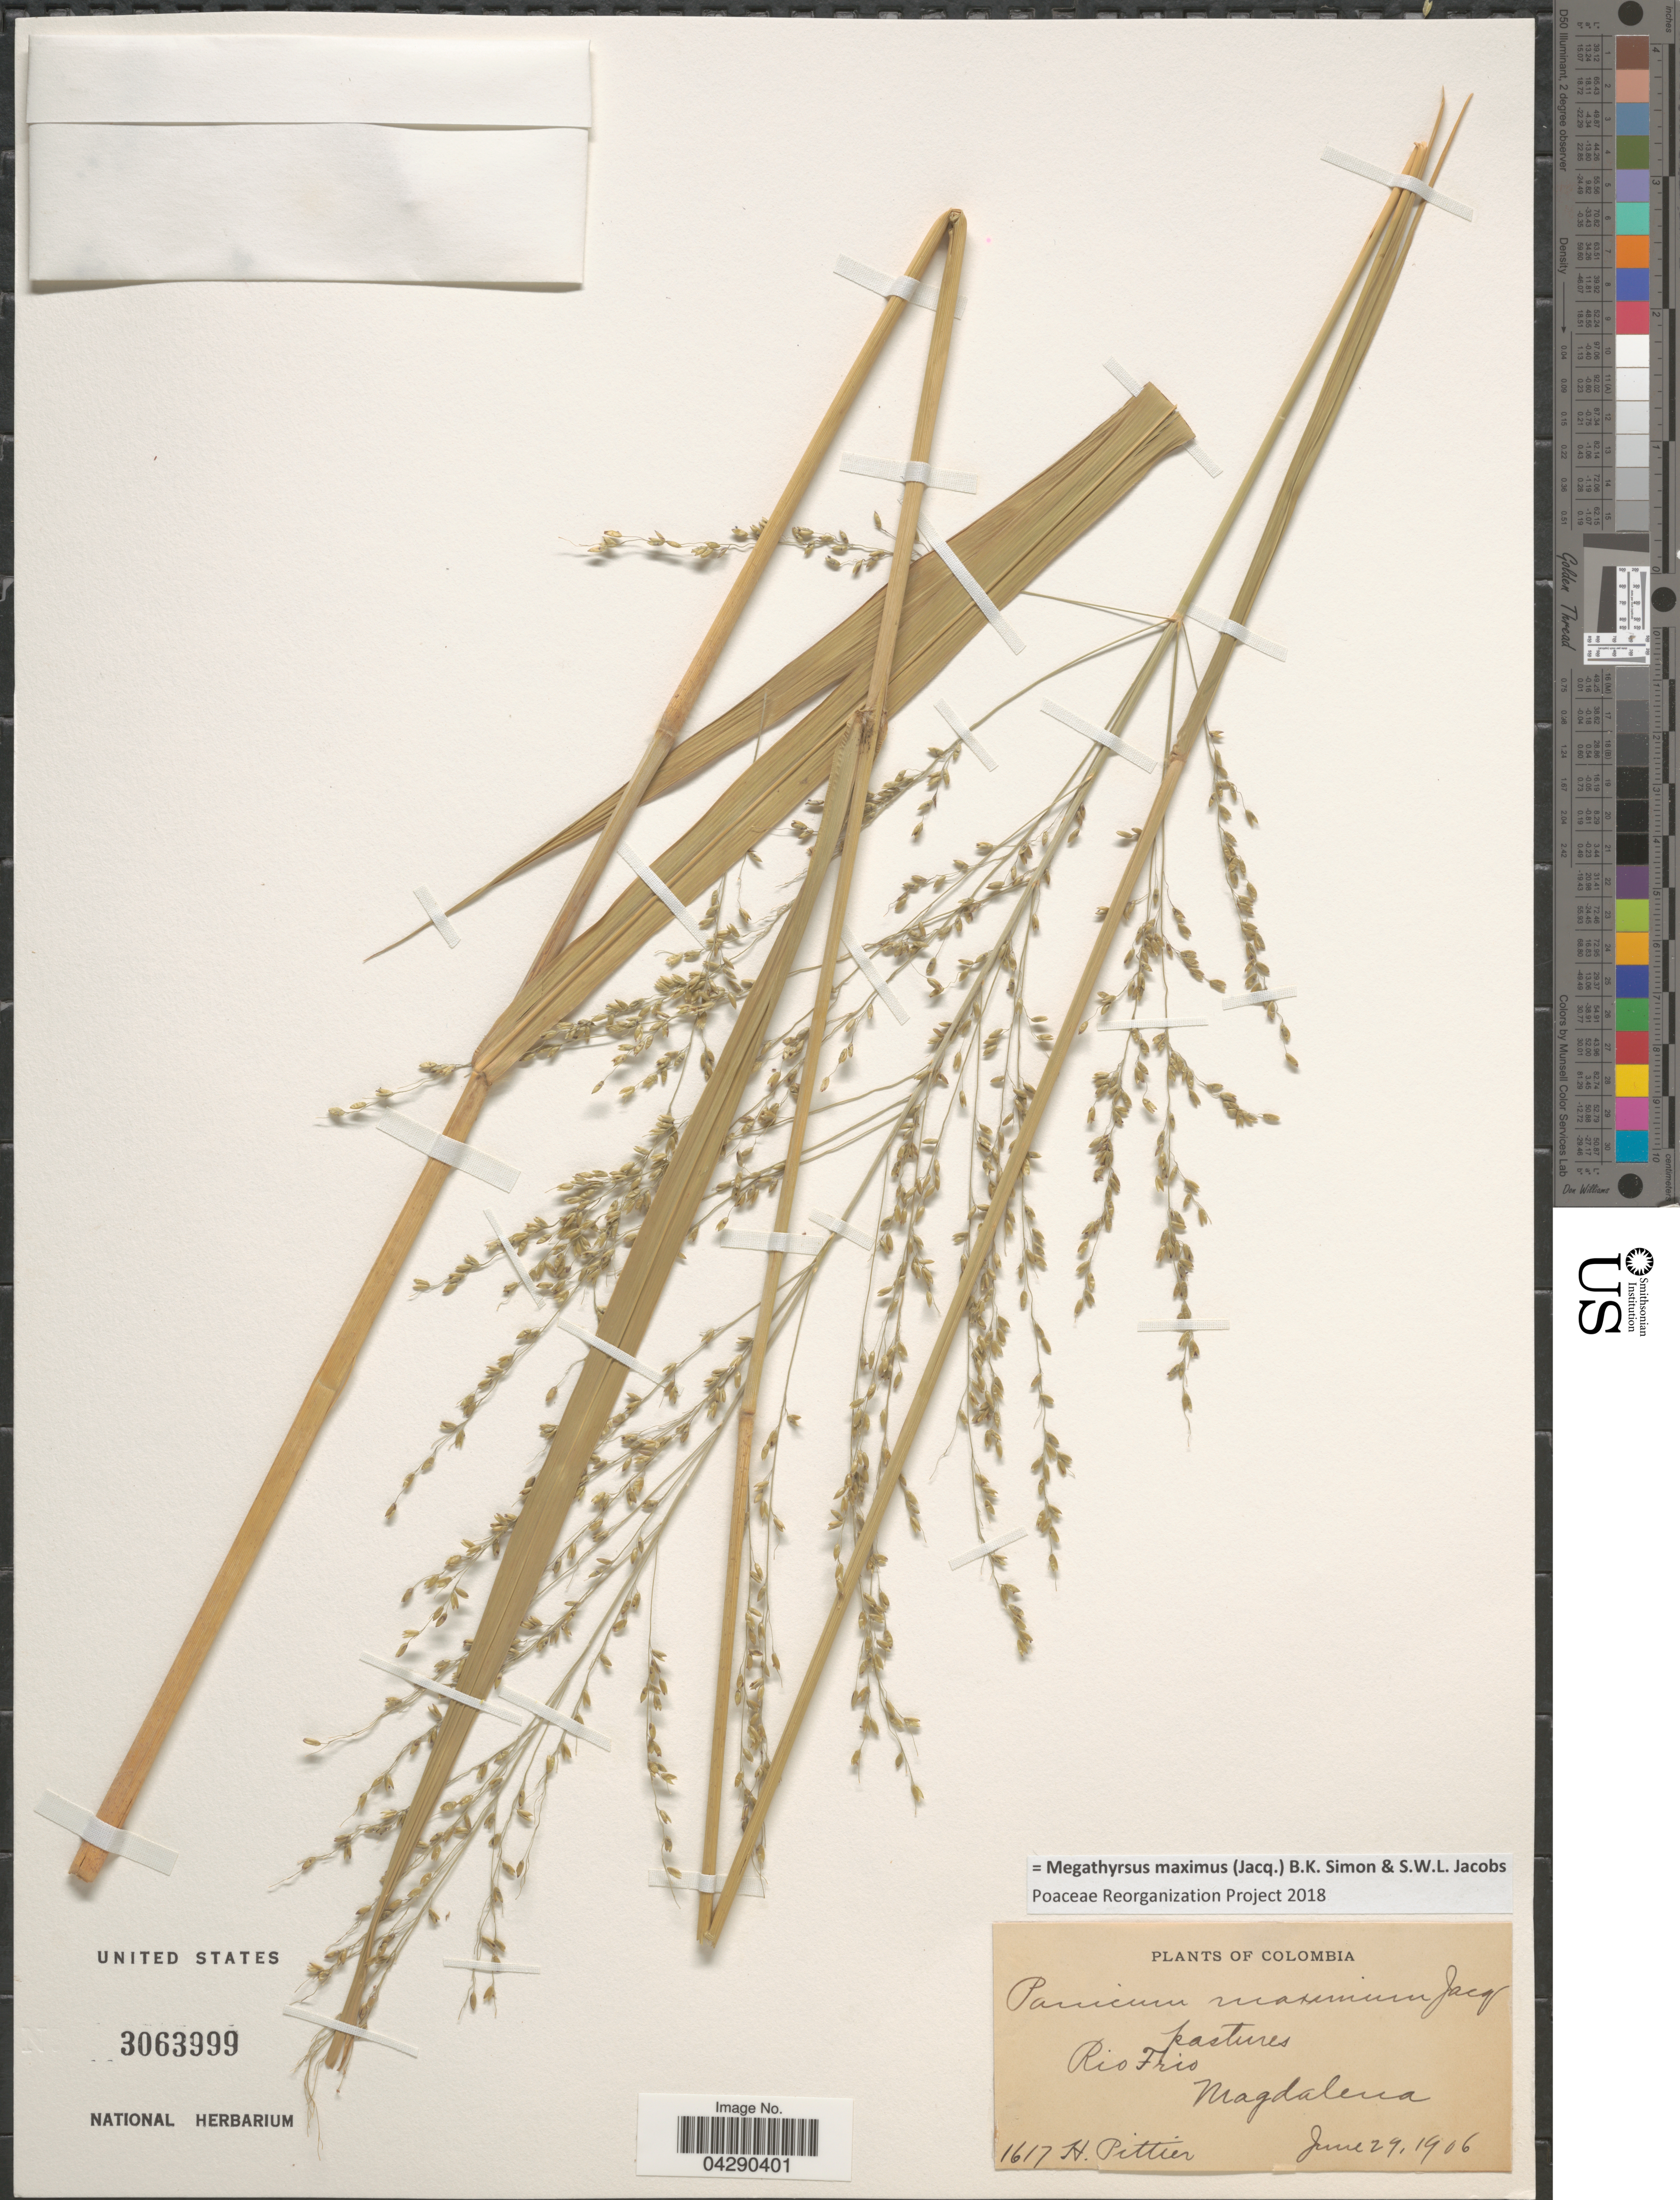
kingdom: Plantae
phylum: Tracheophyta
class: Liliopsida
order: Poales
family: Poaceae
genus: Megathyrsus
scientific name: Megathyrsus maximus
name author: (Jacq.) B.K. Simon & S.W.L. Jacobs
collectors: H. F. Pittier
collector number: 1617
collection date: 1906-06-29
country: Colombia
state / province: Magdalena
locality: Rio Frio.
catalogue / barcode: US 3063999